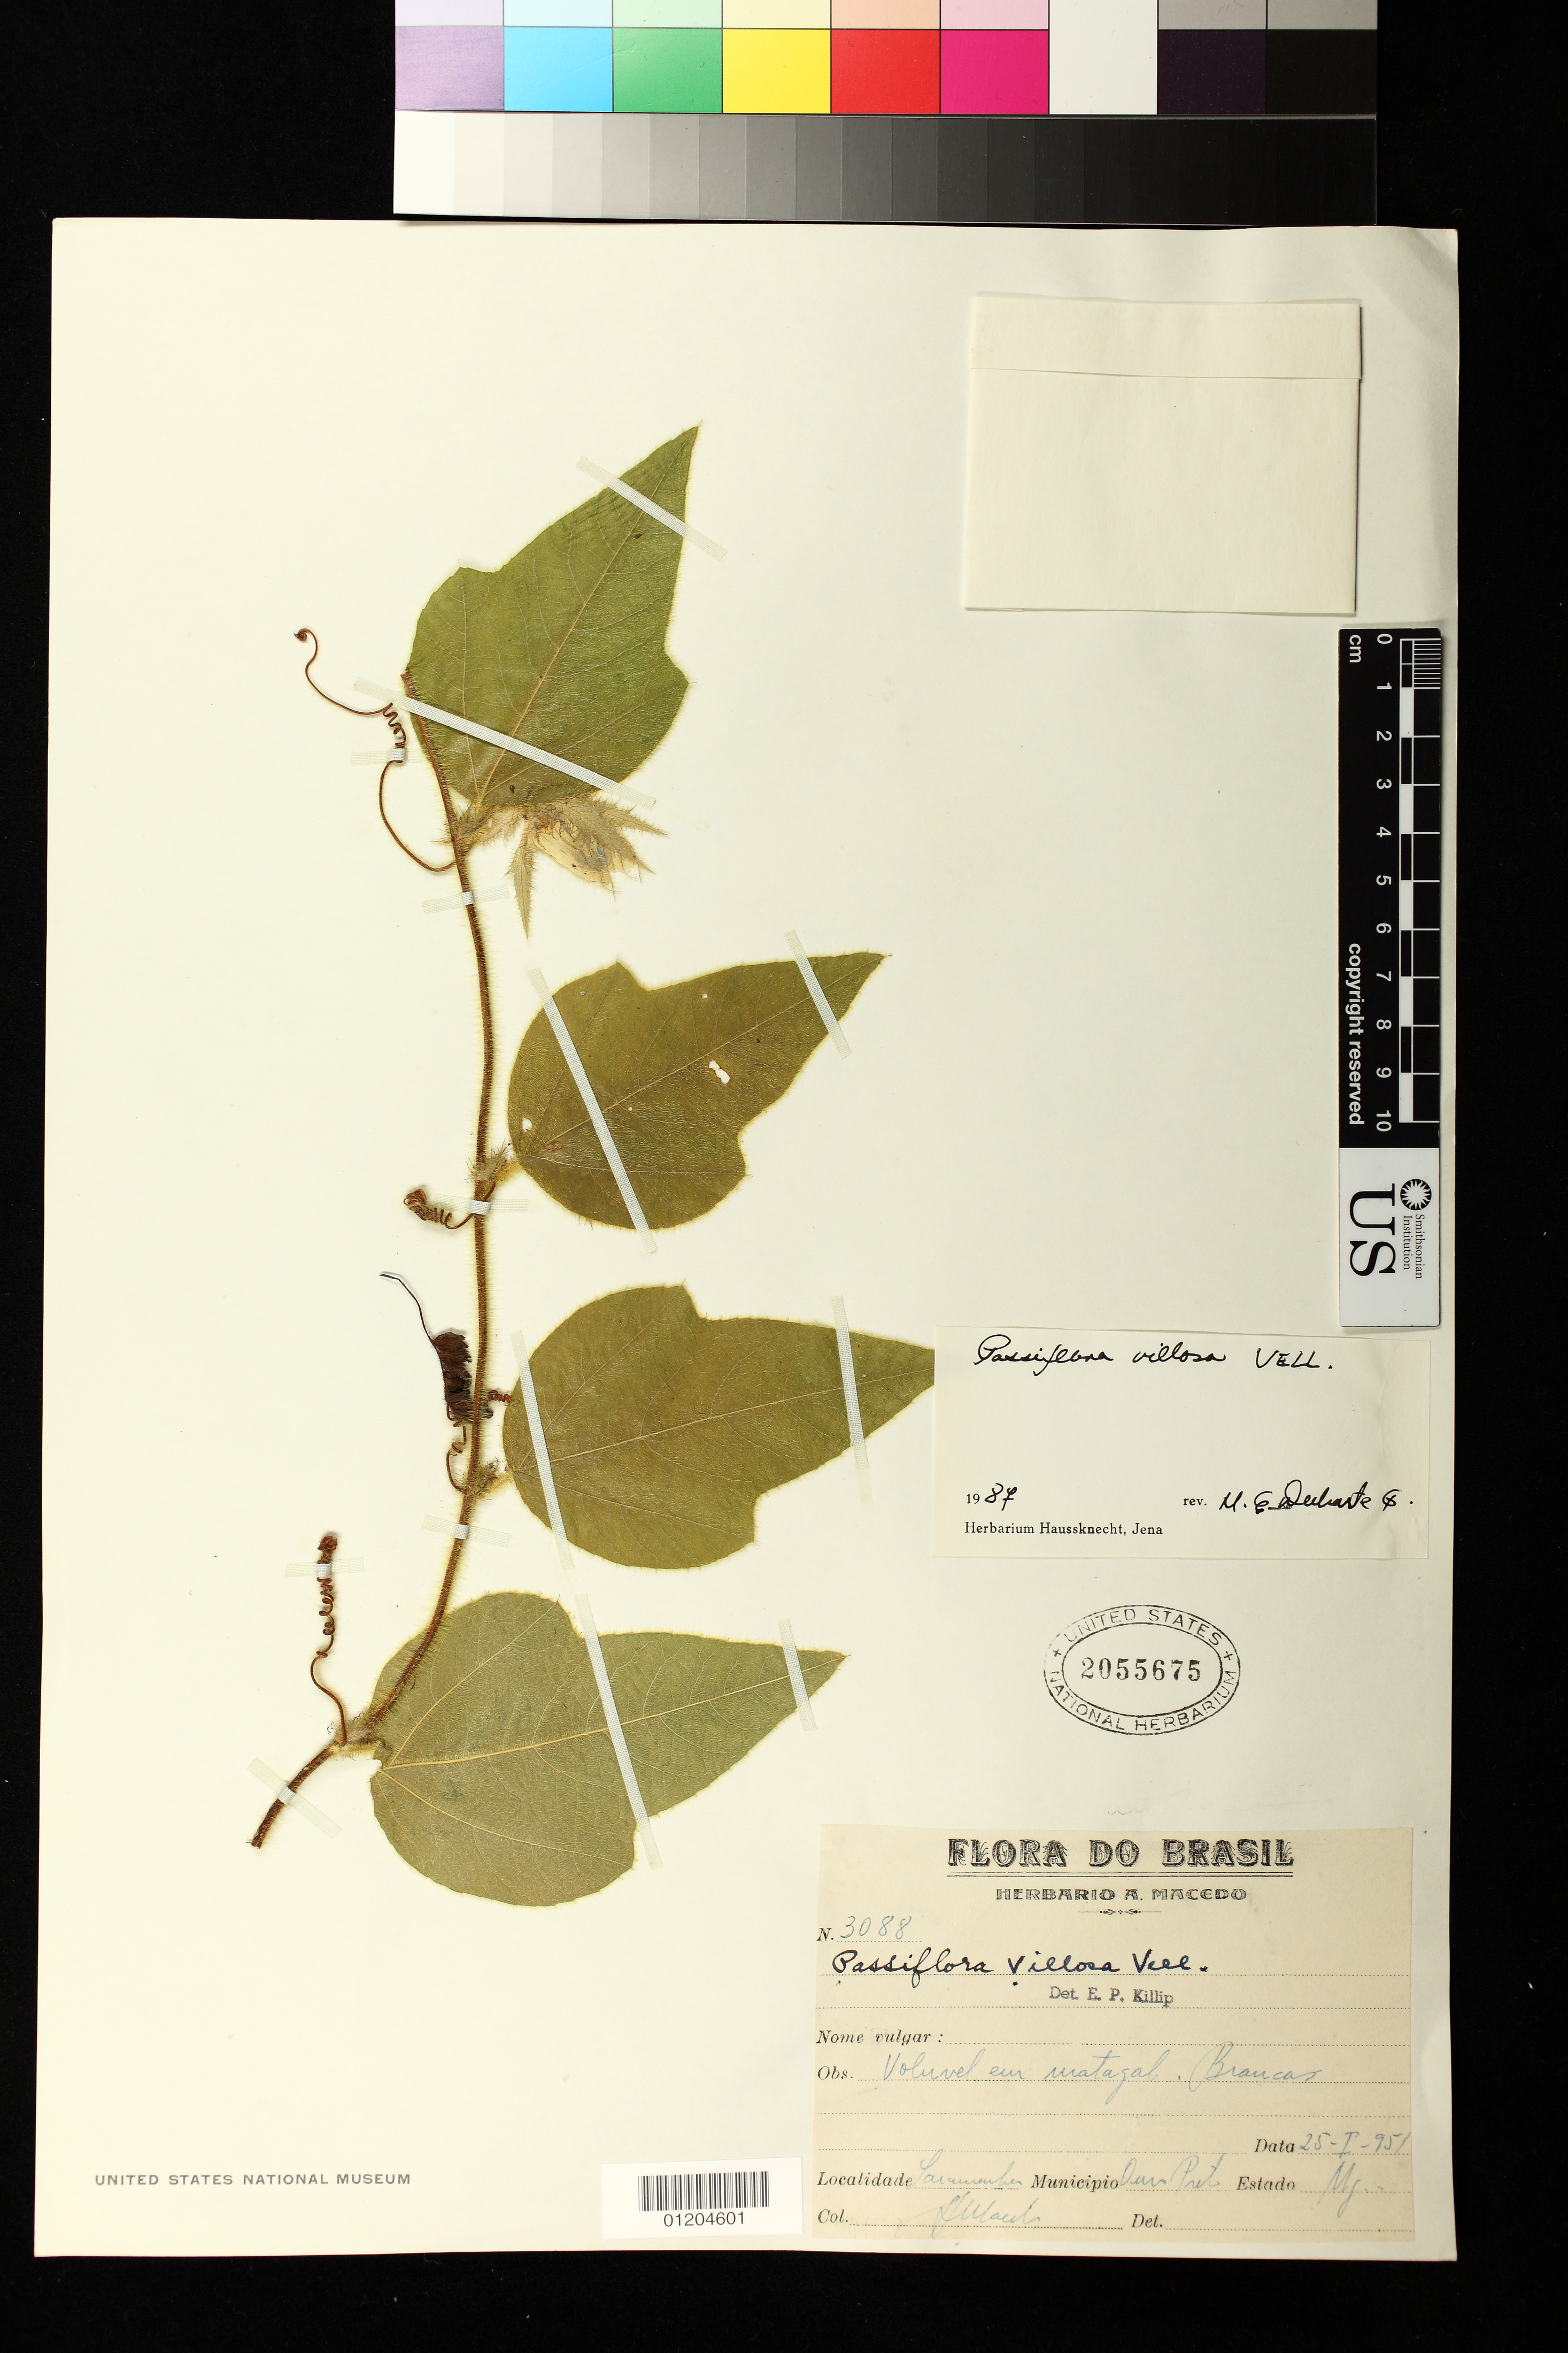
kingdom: Plantae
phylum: Tracheophyta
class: Magnoliopsida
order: Malpighiales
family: Passifloraceae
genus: Passiflora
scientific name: Passiflora villosa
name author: Vell.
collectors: A. Macedo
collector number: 3088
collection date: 1951-01-25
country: Brazil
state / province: Minas Gerais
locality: Saramenha, Ouro Preto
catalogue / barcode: US 2055675